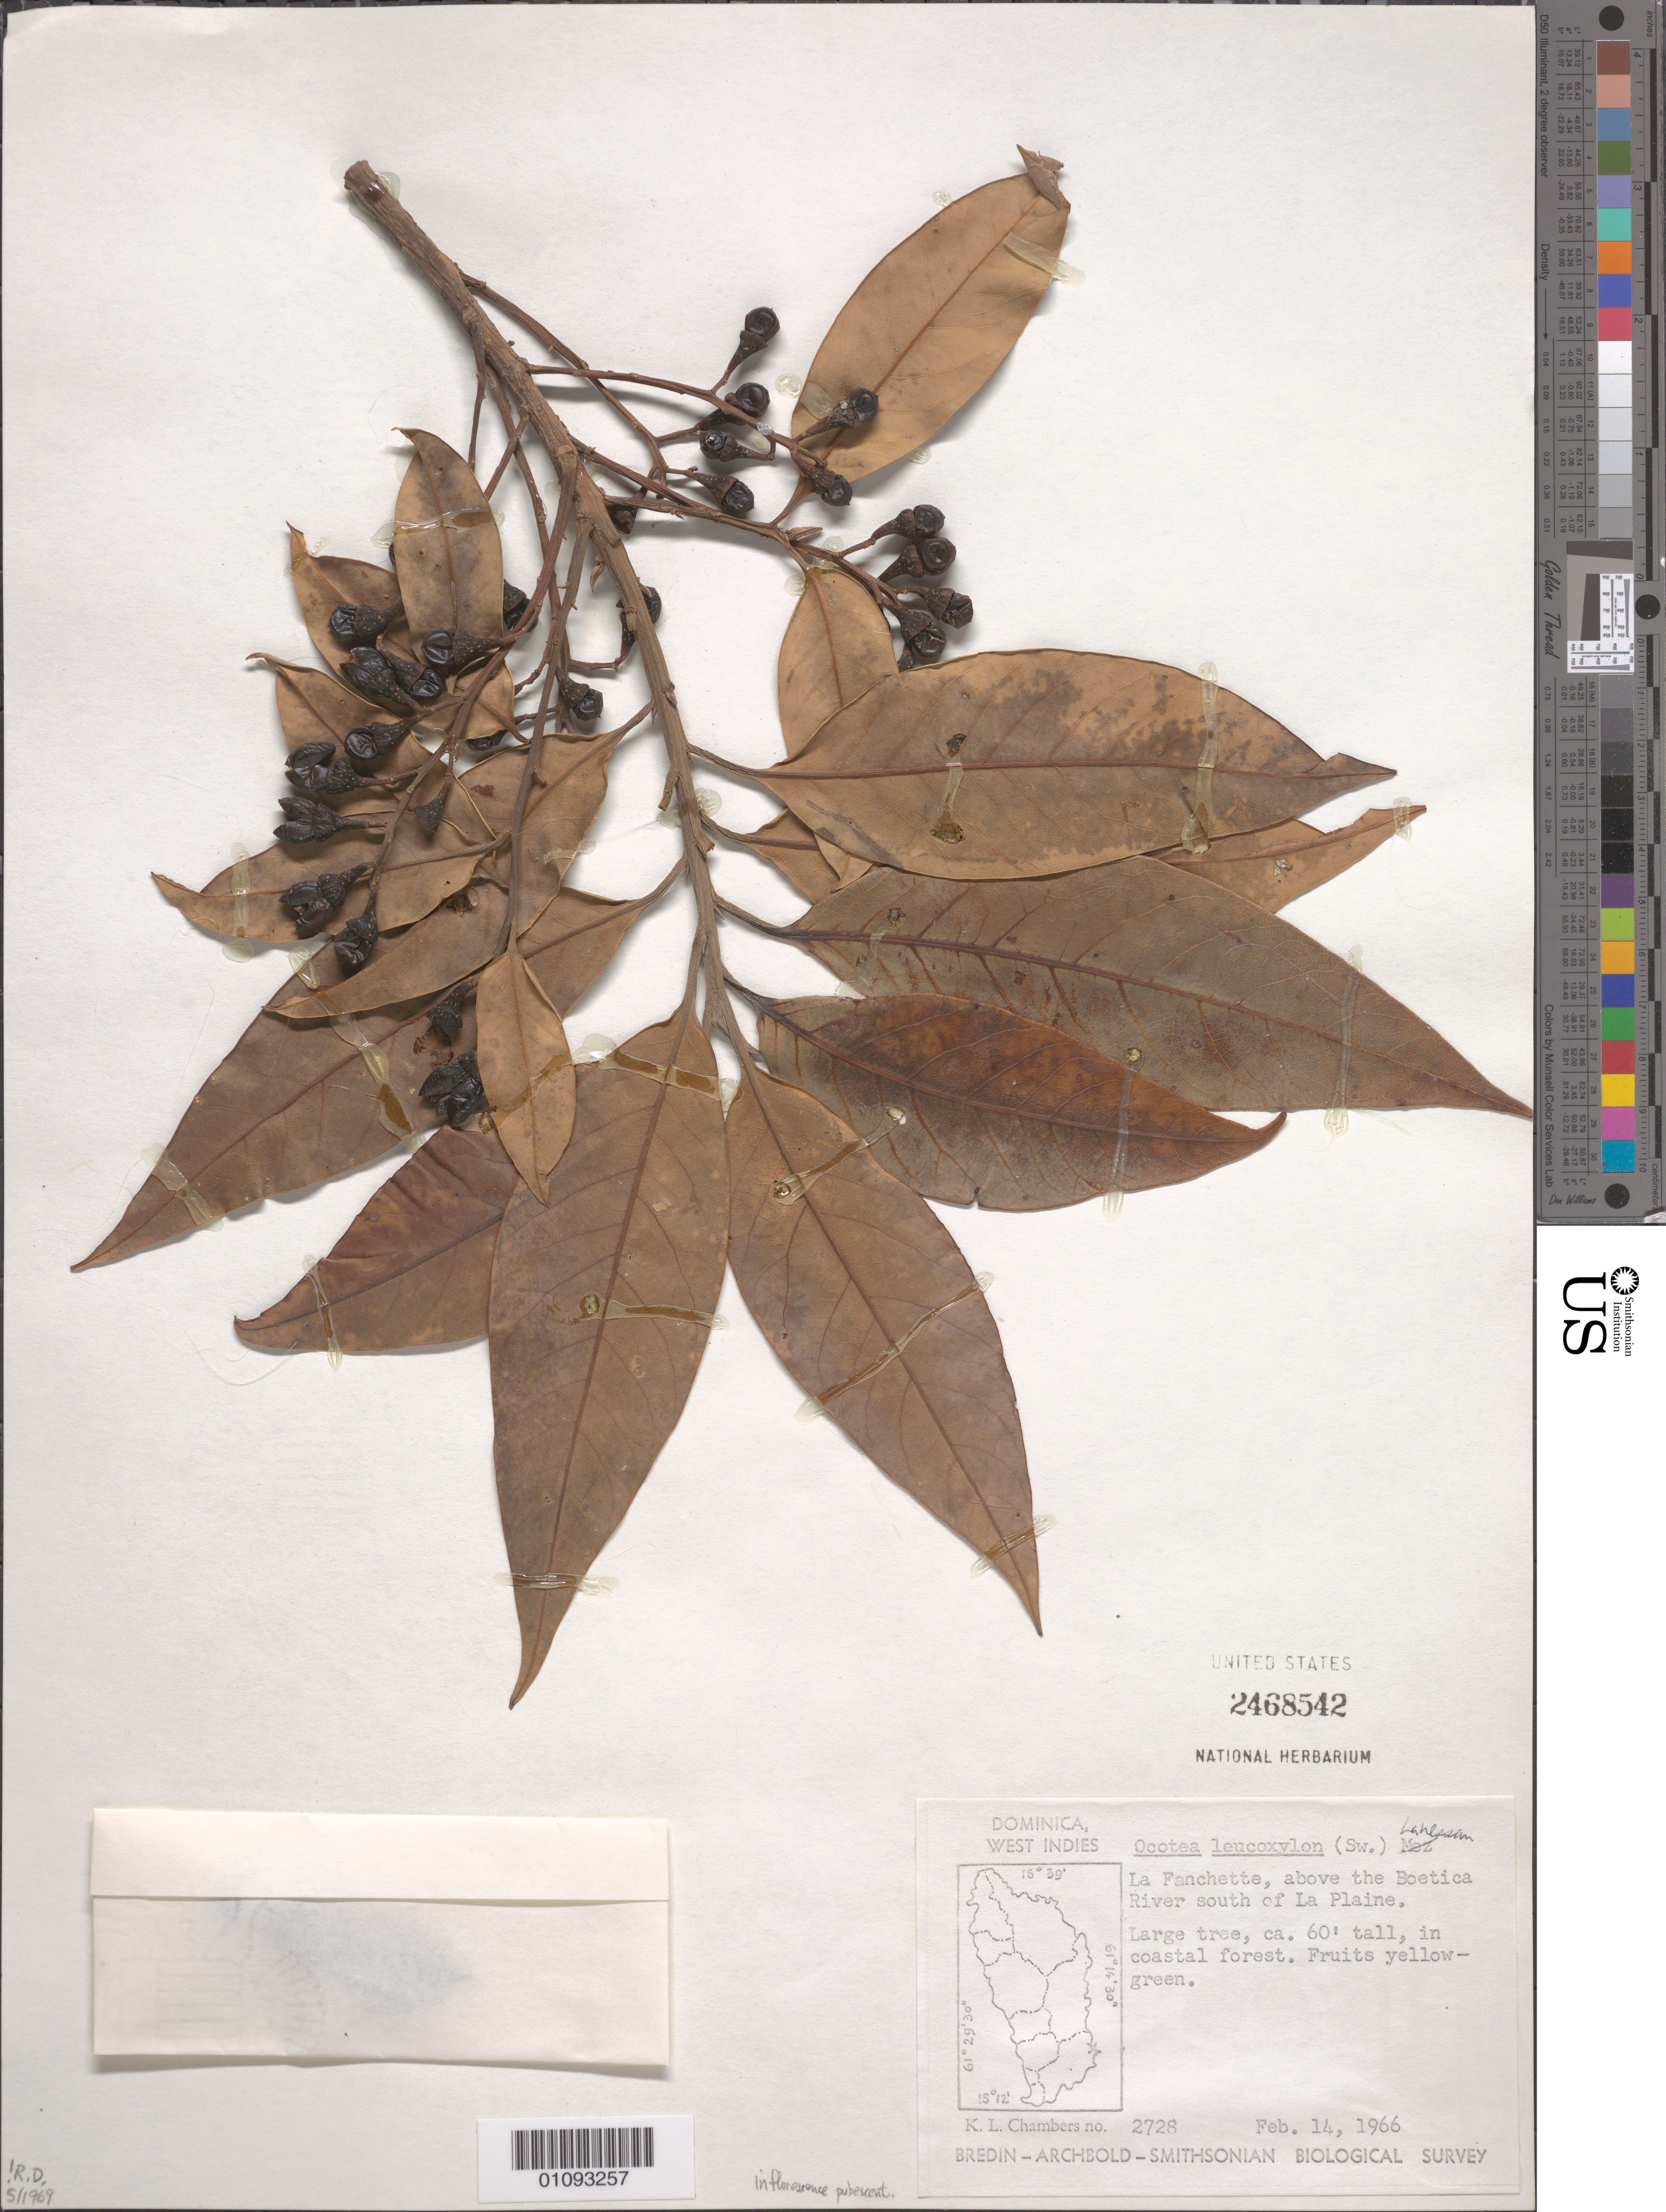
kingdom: Plantae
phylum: Tracheophyta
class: Magnoliopsida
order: Laurales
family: Lauraceae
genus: Ocotea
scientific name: Ocotea leucoxylon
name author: (Sw.) Laness.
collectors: K. L. Chambers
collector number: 2728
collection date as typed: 14 Feb 1966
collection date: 1966-02-14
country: Dominica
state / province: St. Patrick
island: Dominica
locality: La Fanchette, above the Boetica River S of La Plaine.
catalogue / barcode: US 2468542